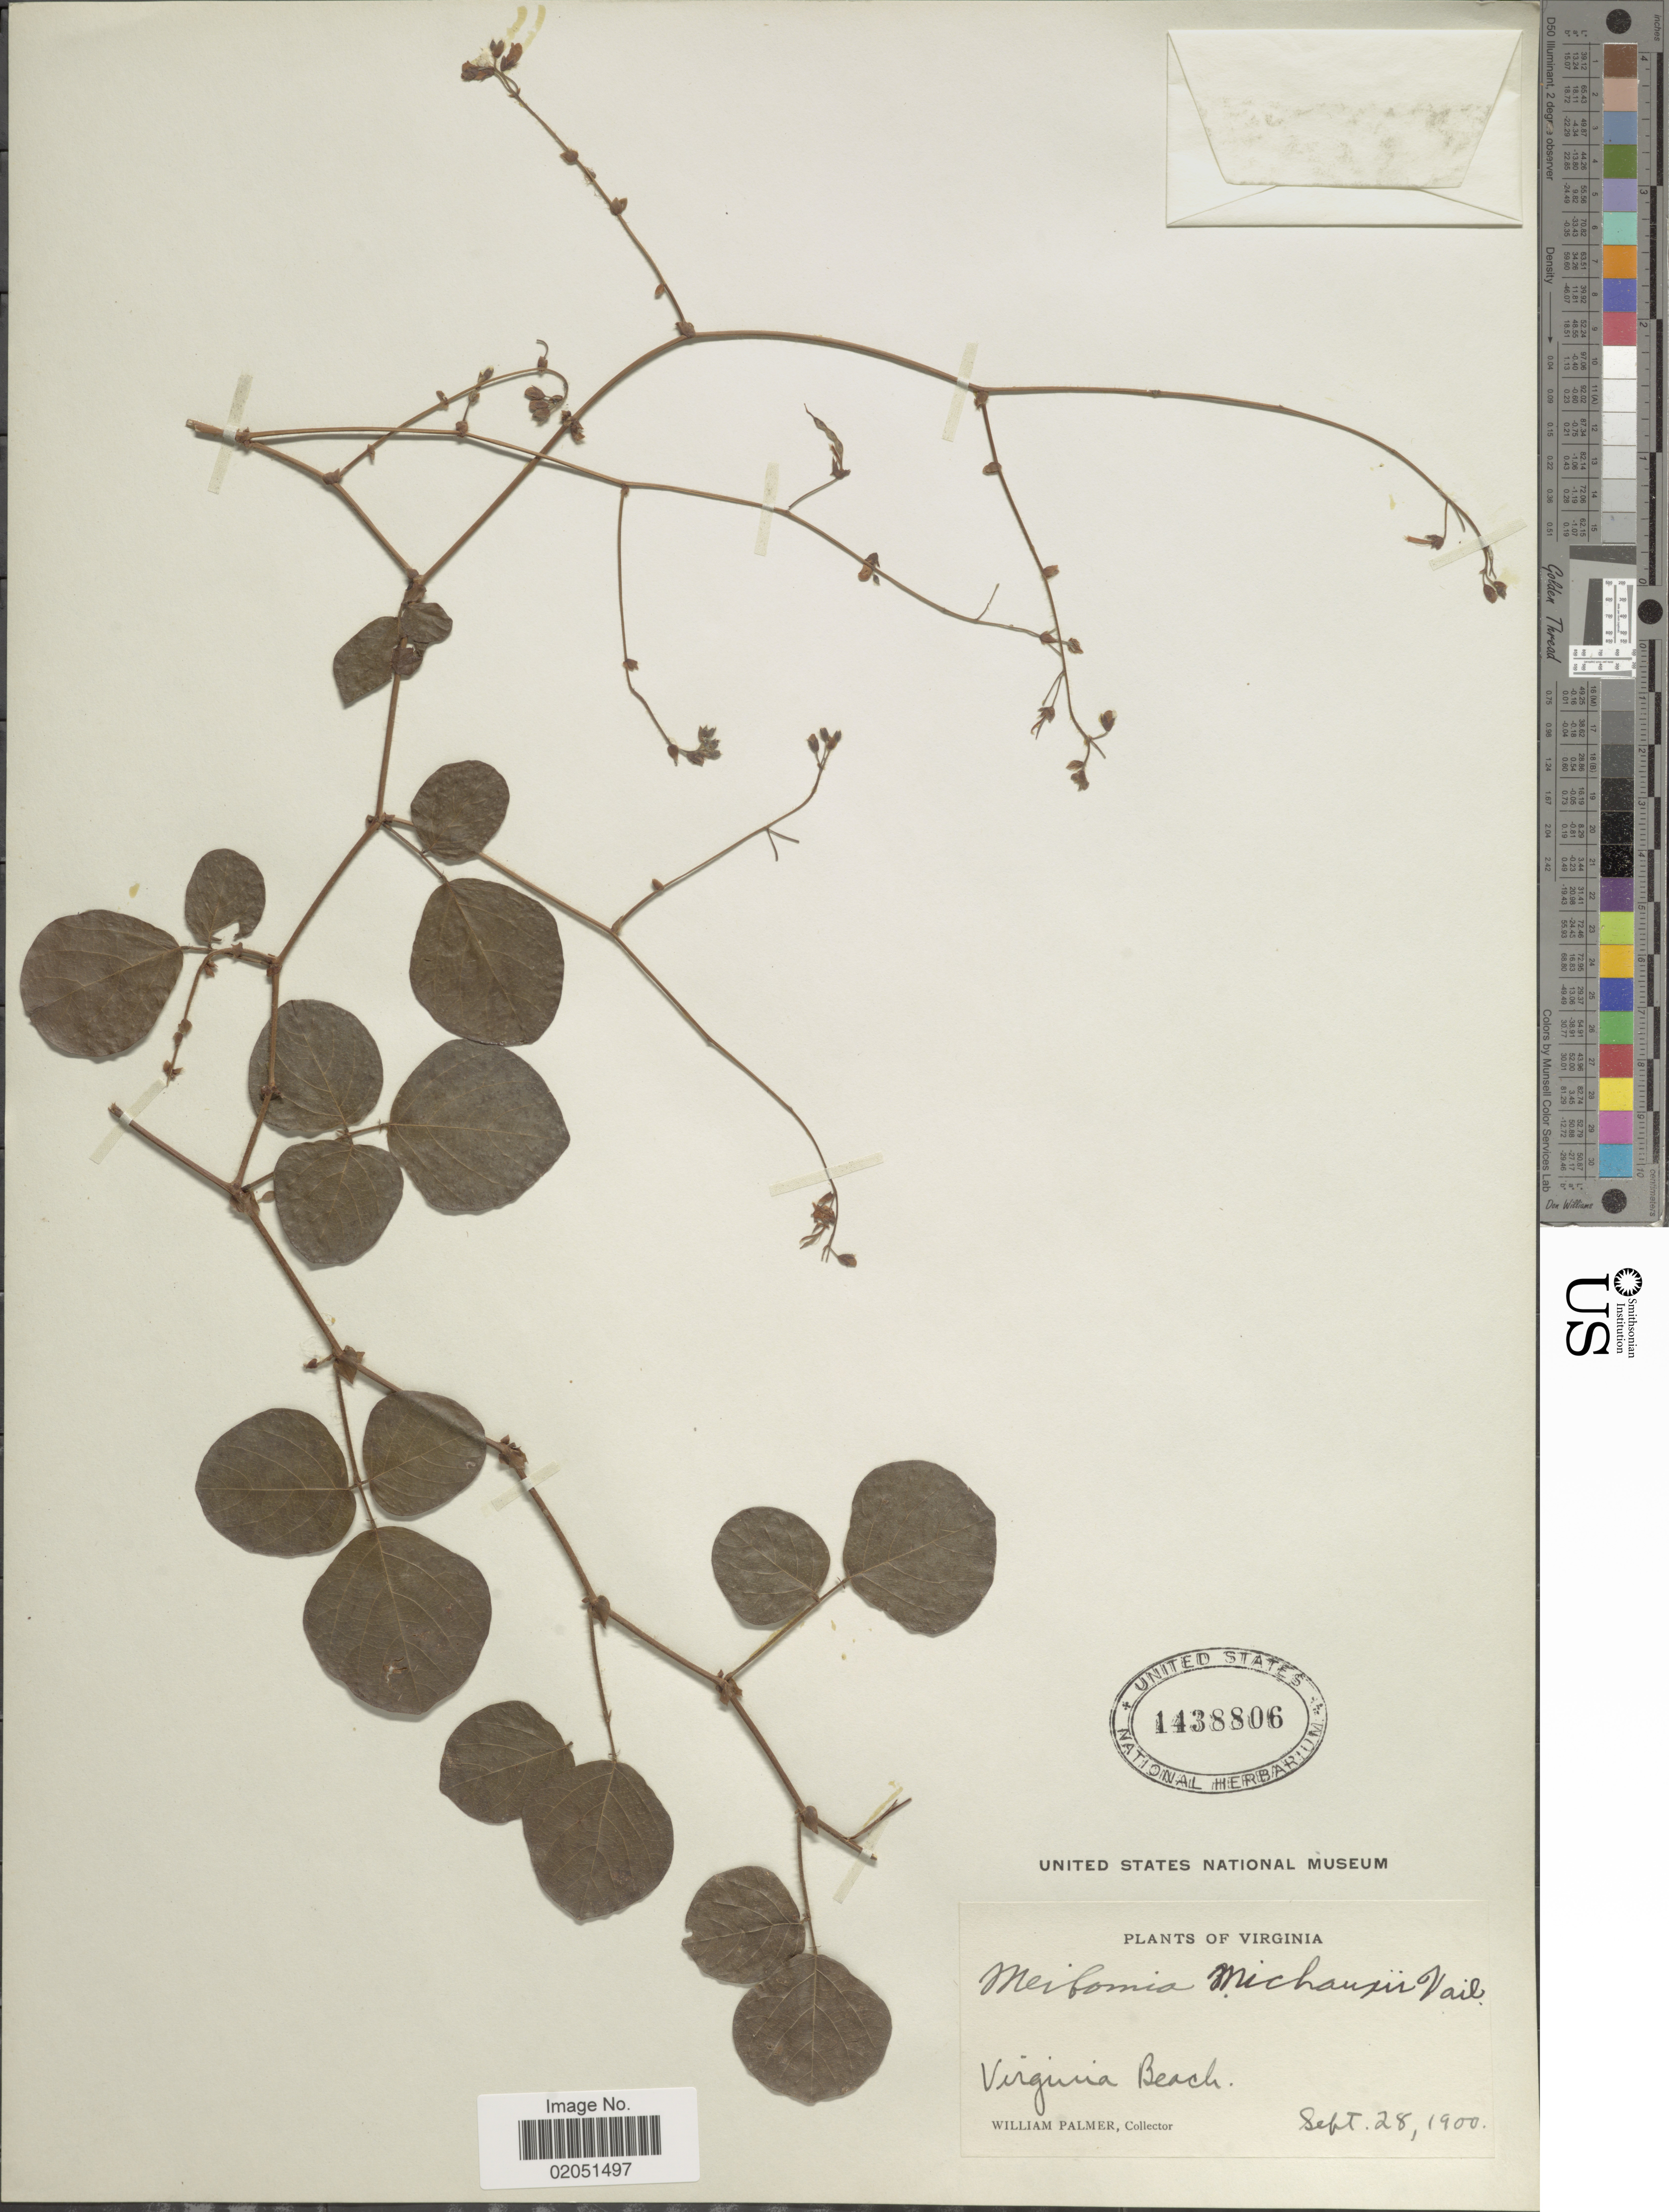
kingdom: Plantae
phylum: Tracheophyta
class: Magnoliopsida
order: Fabales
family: Fabaceae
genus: Desmodium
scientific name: Desmodium rotundifolium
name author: DC.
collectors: W. Palmer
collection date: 1900-09-28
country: United States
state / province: Virginia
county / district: City of Virginia Beach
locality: Virginia Beach.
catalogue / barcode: US 1438806